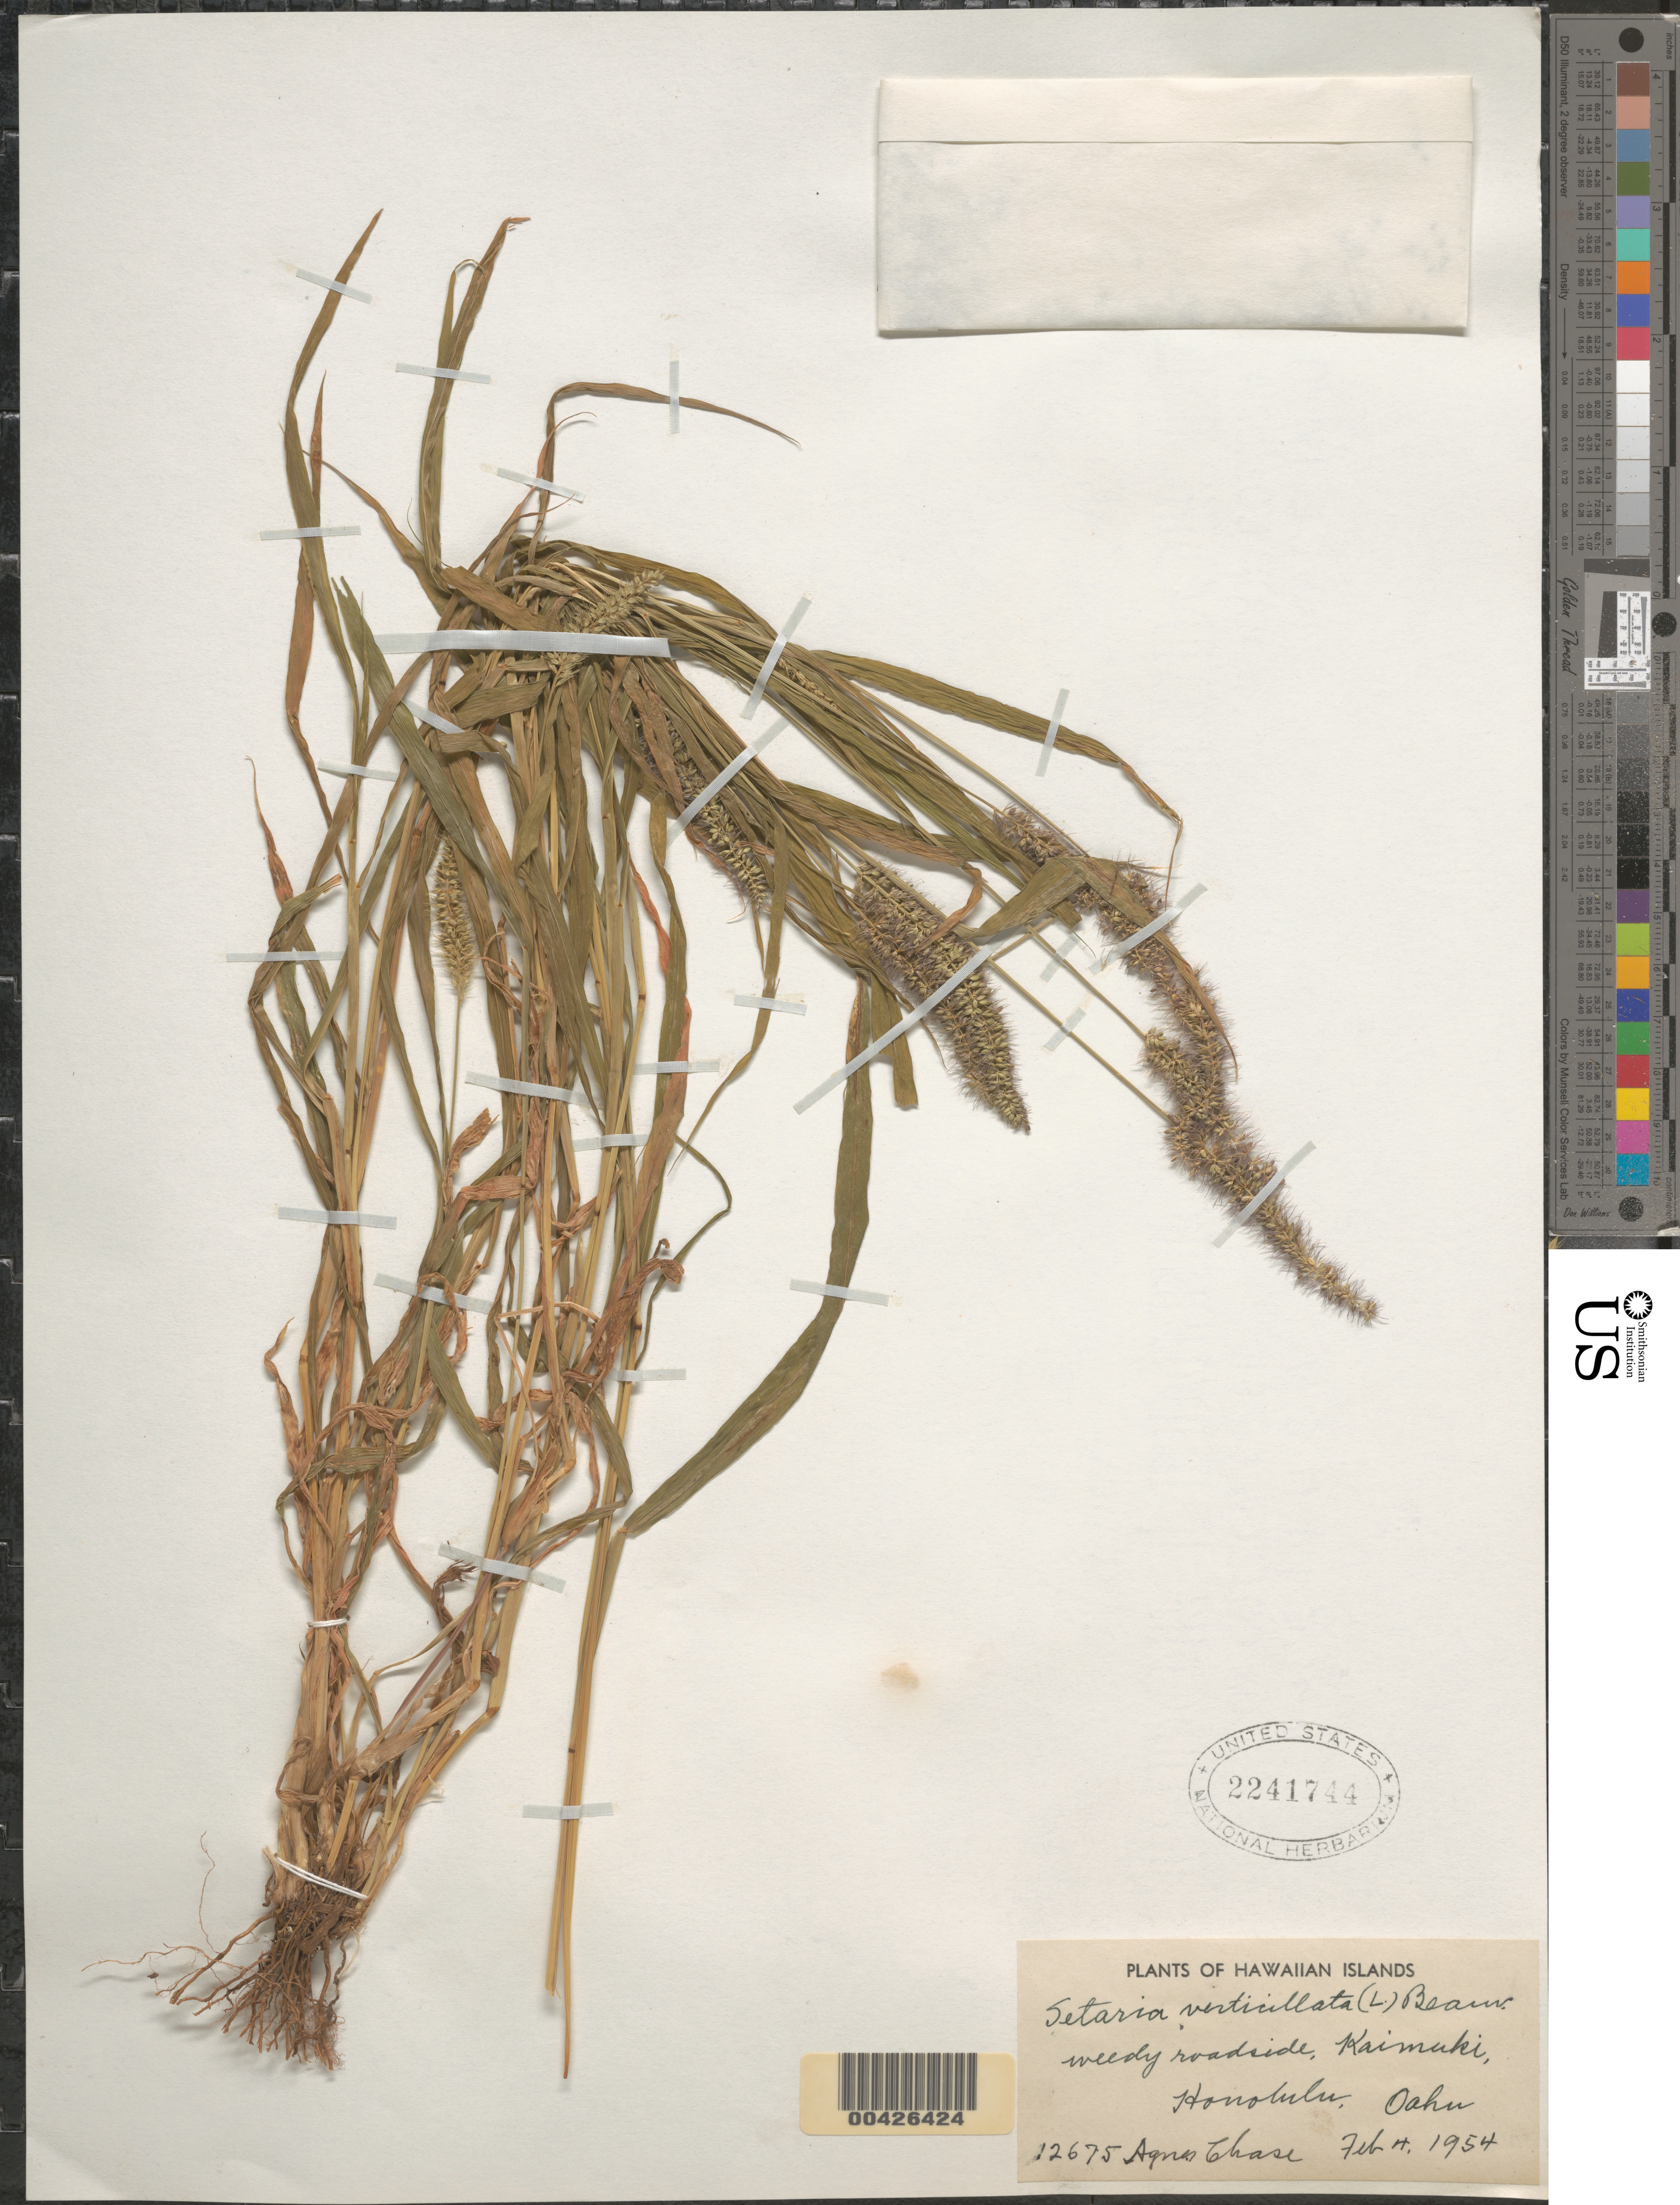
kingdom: Plantae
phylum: Tracheophyta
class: Liliopsida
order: Poales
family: Poaceae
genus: Setaria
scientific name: Setaria adhaerens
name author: (Forssk.) Chiov.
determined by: Wagner, W. L., (BOT), Smithsonian Institution - National Museum of Natural History (UNITED STATES)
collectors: A. Chase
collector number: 12675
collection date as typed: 4 Feb 1954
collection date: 1954-02-04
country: United States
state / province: Hawaii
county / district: Honolulu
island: Oahu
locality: Kaimuki, Honolulu, Oahu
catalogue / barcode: US 2241744